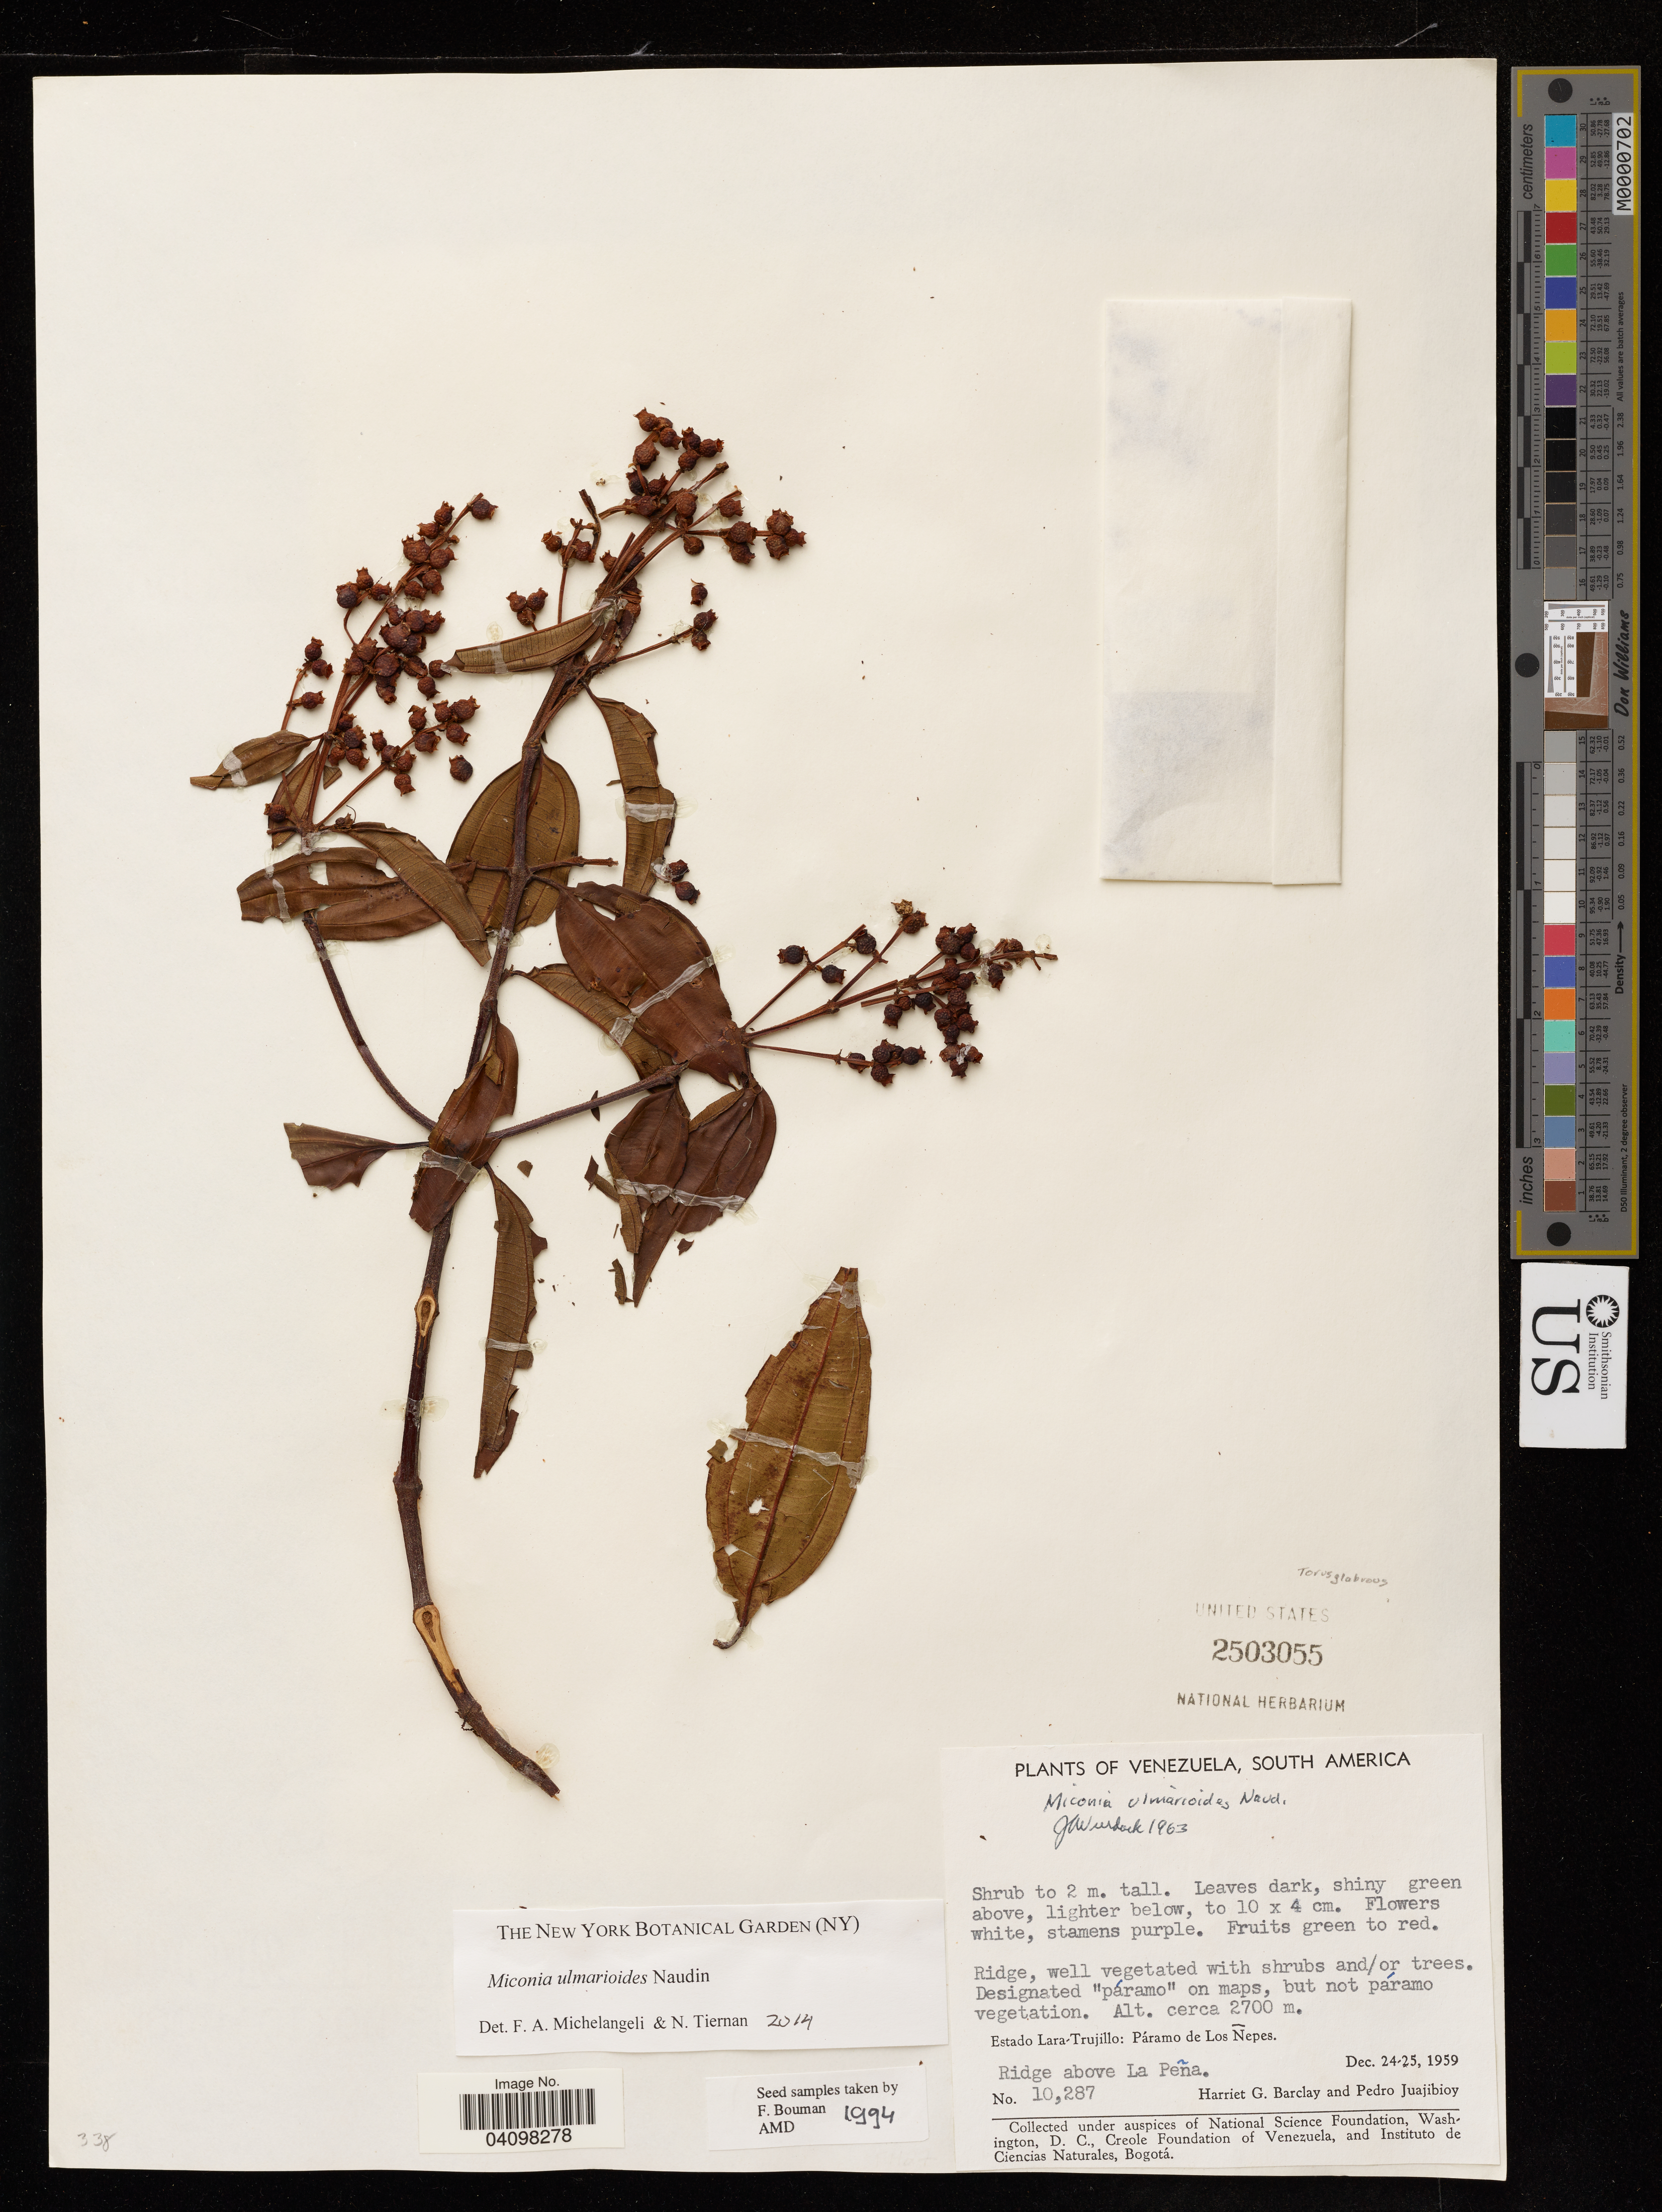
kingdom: Plantae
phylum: Tracheophyta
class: Magnoliopsida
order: Myrtales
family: Melastomataceae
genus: Miconia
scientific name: Miconia ulmarioides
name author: Naudin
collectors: H. G. Barclay & P. Juajibioy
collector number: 10287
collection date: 1959-12-24/1959-12-25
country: Venezuela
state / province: Lara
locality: Estado Lara-Trujillo: Paramo de Los Nepes. Ridge above La Peña.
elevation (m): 2700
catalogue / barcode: US 2503055